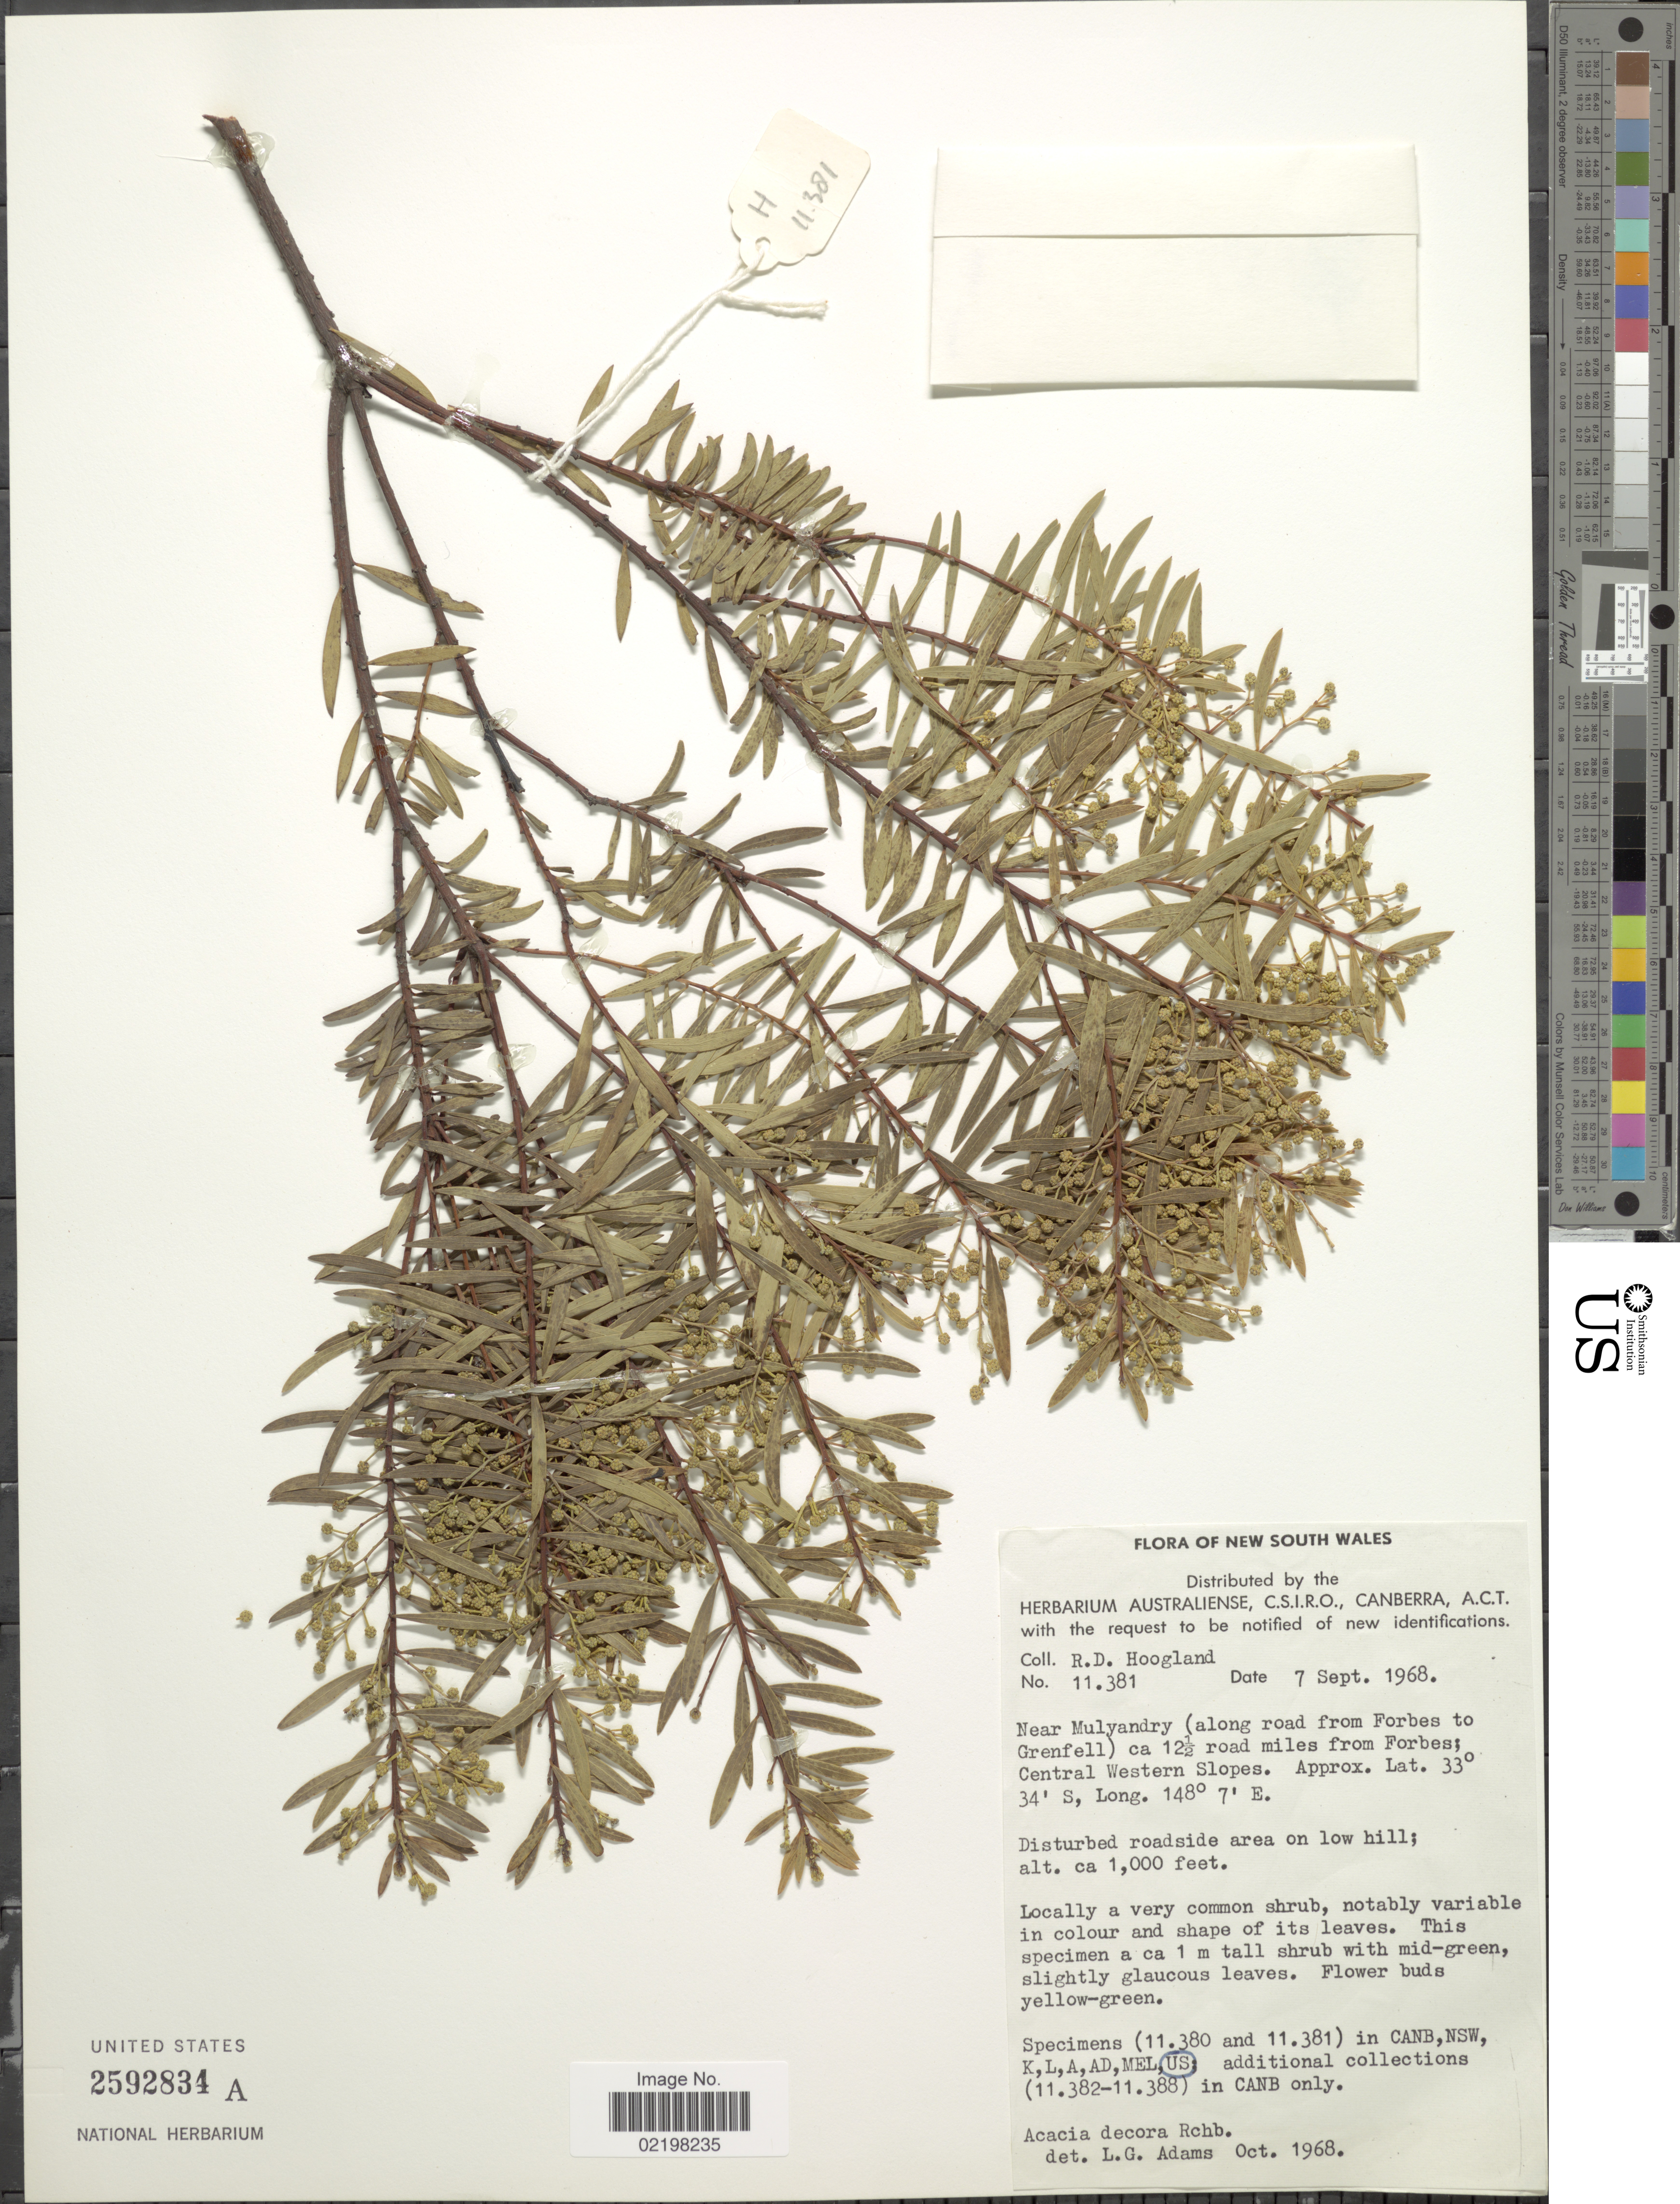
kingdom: Plantae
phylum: Tracheophyta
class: Magnoliopsida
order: Fabales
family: Fabaceae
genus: Acacia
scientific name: Acacia decora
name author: Rchb. f.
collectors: R. D. Hoogland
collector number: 11381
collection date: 1968-09-07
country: Australia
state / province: New South Wales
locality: Near Mulyandry (along road from Forbes to Grenfell) ca 12½ road miles from Forbes; Central Western Slopes.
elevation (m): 305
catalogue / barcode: US 2592834A